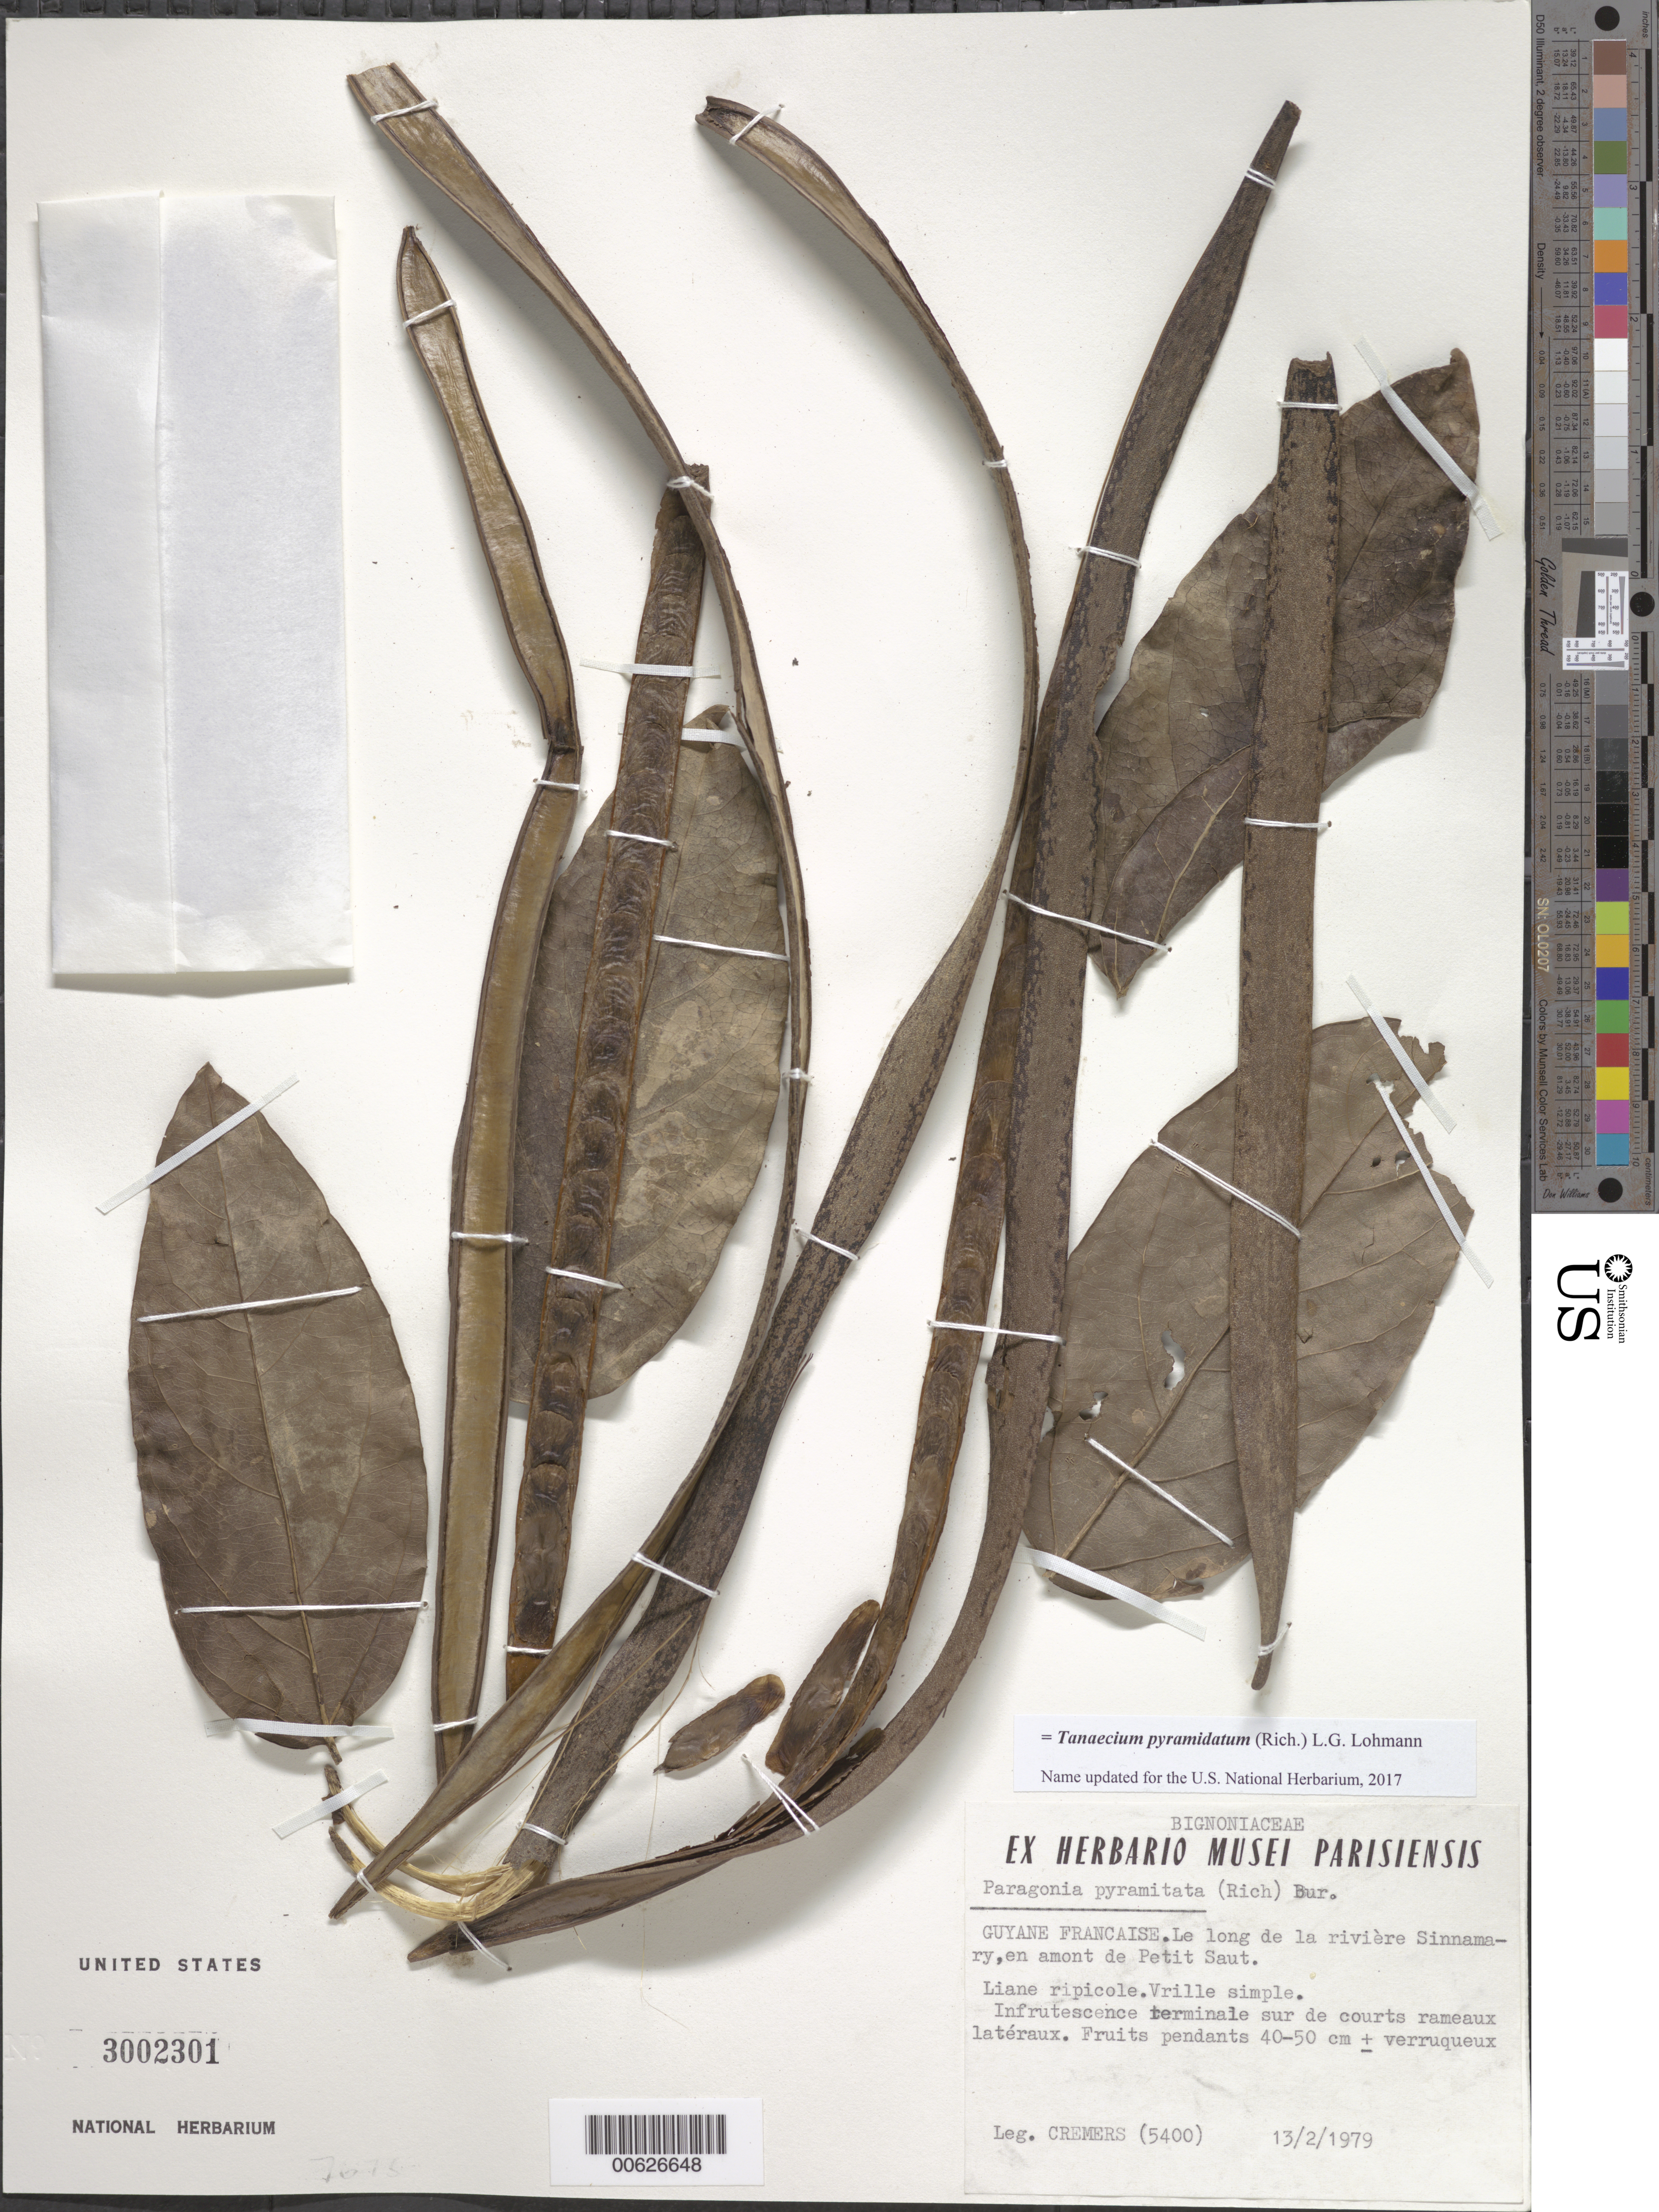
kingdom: Plantae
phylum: Tracheophyta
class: Magnoliopsida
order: Lamiales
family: Bignoniaceae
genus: Tanaecium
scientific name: Tanaecium pyramidatum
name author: (Rich.) L.G. Lohmann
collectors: G. Cremers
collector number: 5400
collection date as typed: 13-Feb-79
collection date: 1979-02-13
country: French Guiana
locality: Rivière Sinnamary, en amont de Petit Saut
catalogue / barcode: US 3002301